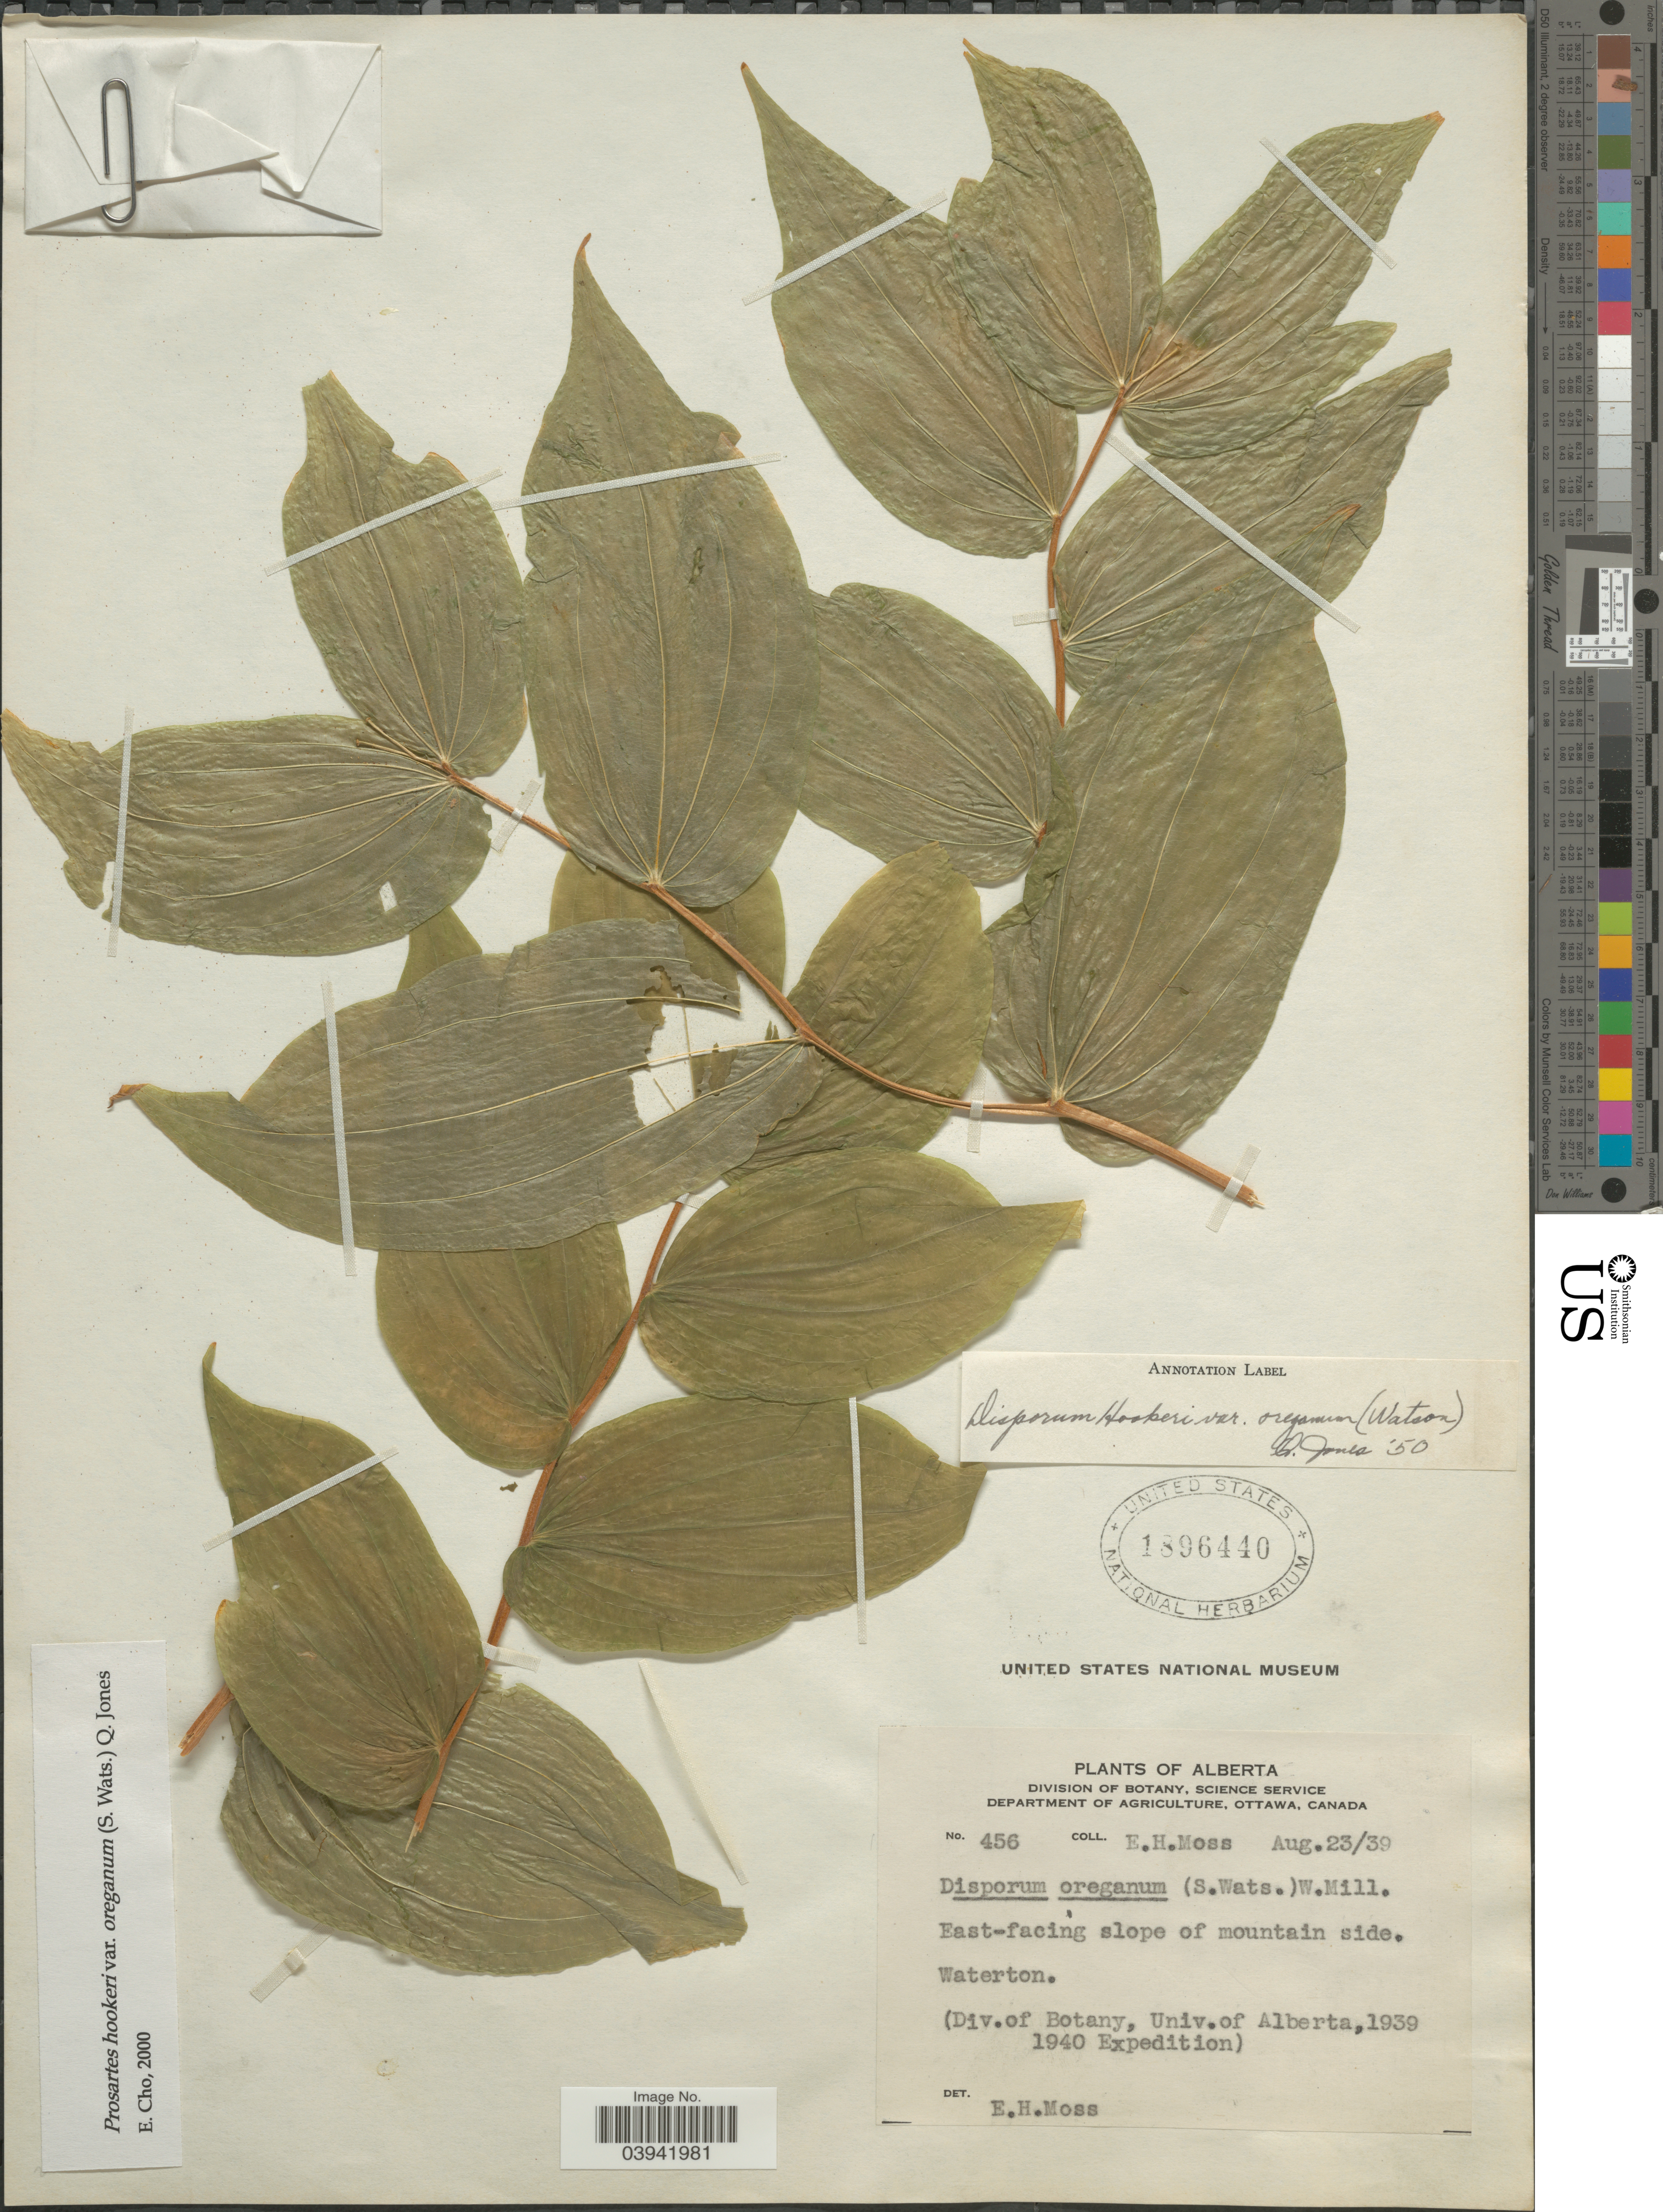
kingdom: Plantae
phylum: Tracheophyta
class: Liliopsida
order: Liliales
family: Liliaceae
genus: Prosartes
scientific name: Prosartes hookeri var. oregana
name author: (S. Watson) Kartesz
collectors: E. Moss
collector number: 456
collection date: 1939-08-23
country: Canada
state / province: Alberta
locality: East-facing slope of mountain side. Waterton.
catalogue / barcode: US 1896440